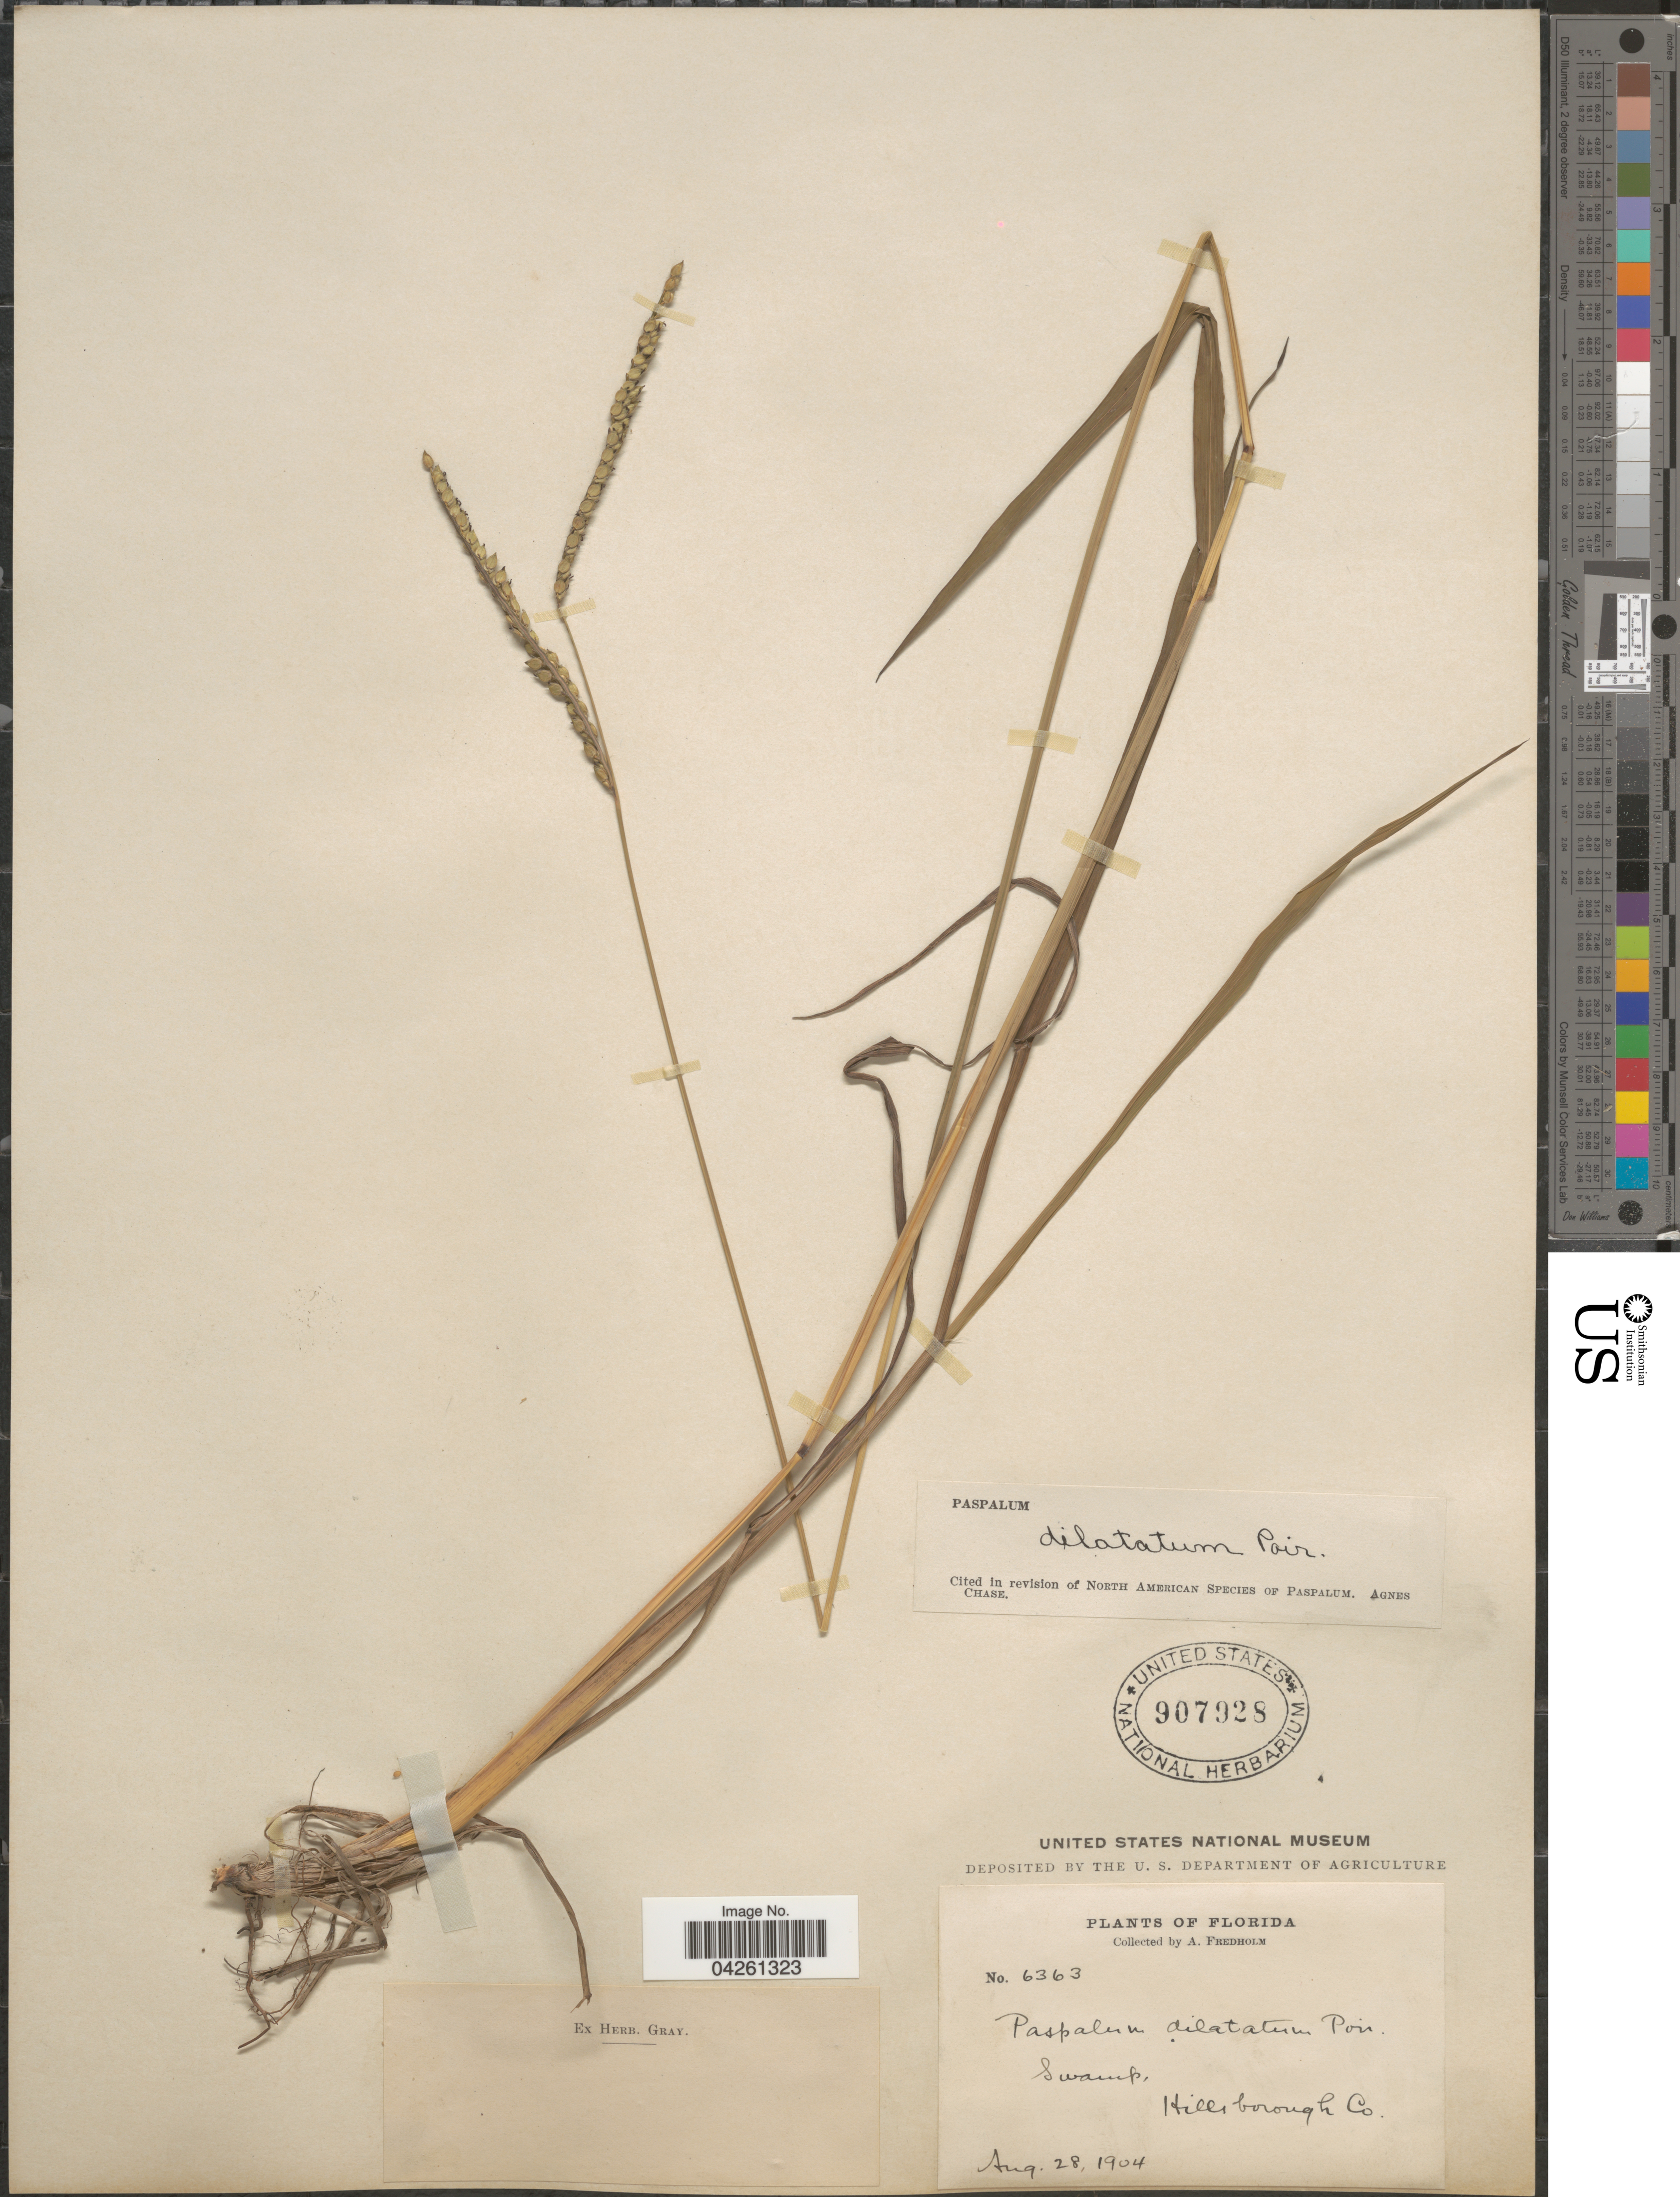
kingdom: Plantae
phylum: Tracheophyta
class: Liliopsida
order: Poales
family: Poaceae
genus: Paspalum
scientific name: Paspalum dilatatum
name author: Poir.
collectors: A. Fredholm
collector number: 6363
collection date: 1904-08-28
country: United States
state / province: Florida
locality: Swamp, Hillsborough Co.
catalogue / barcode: US 907928